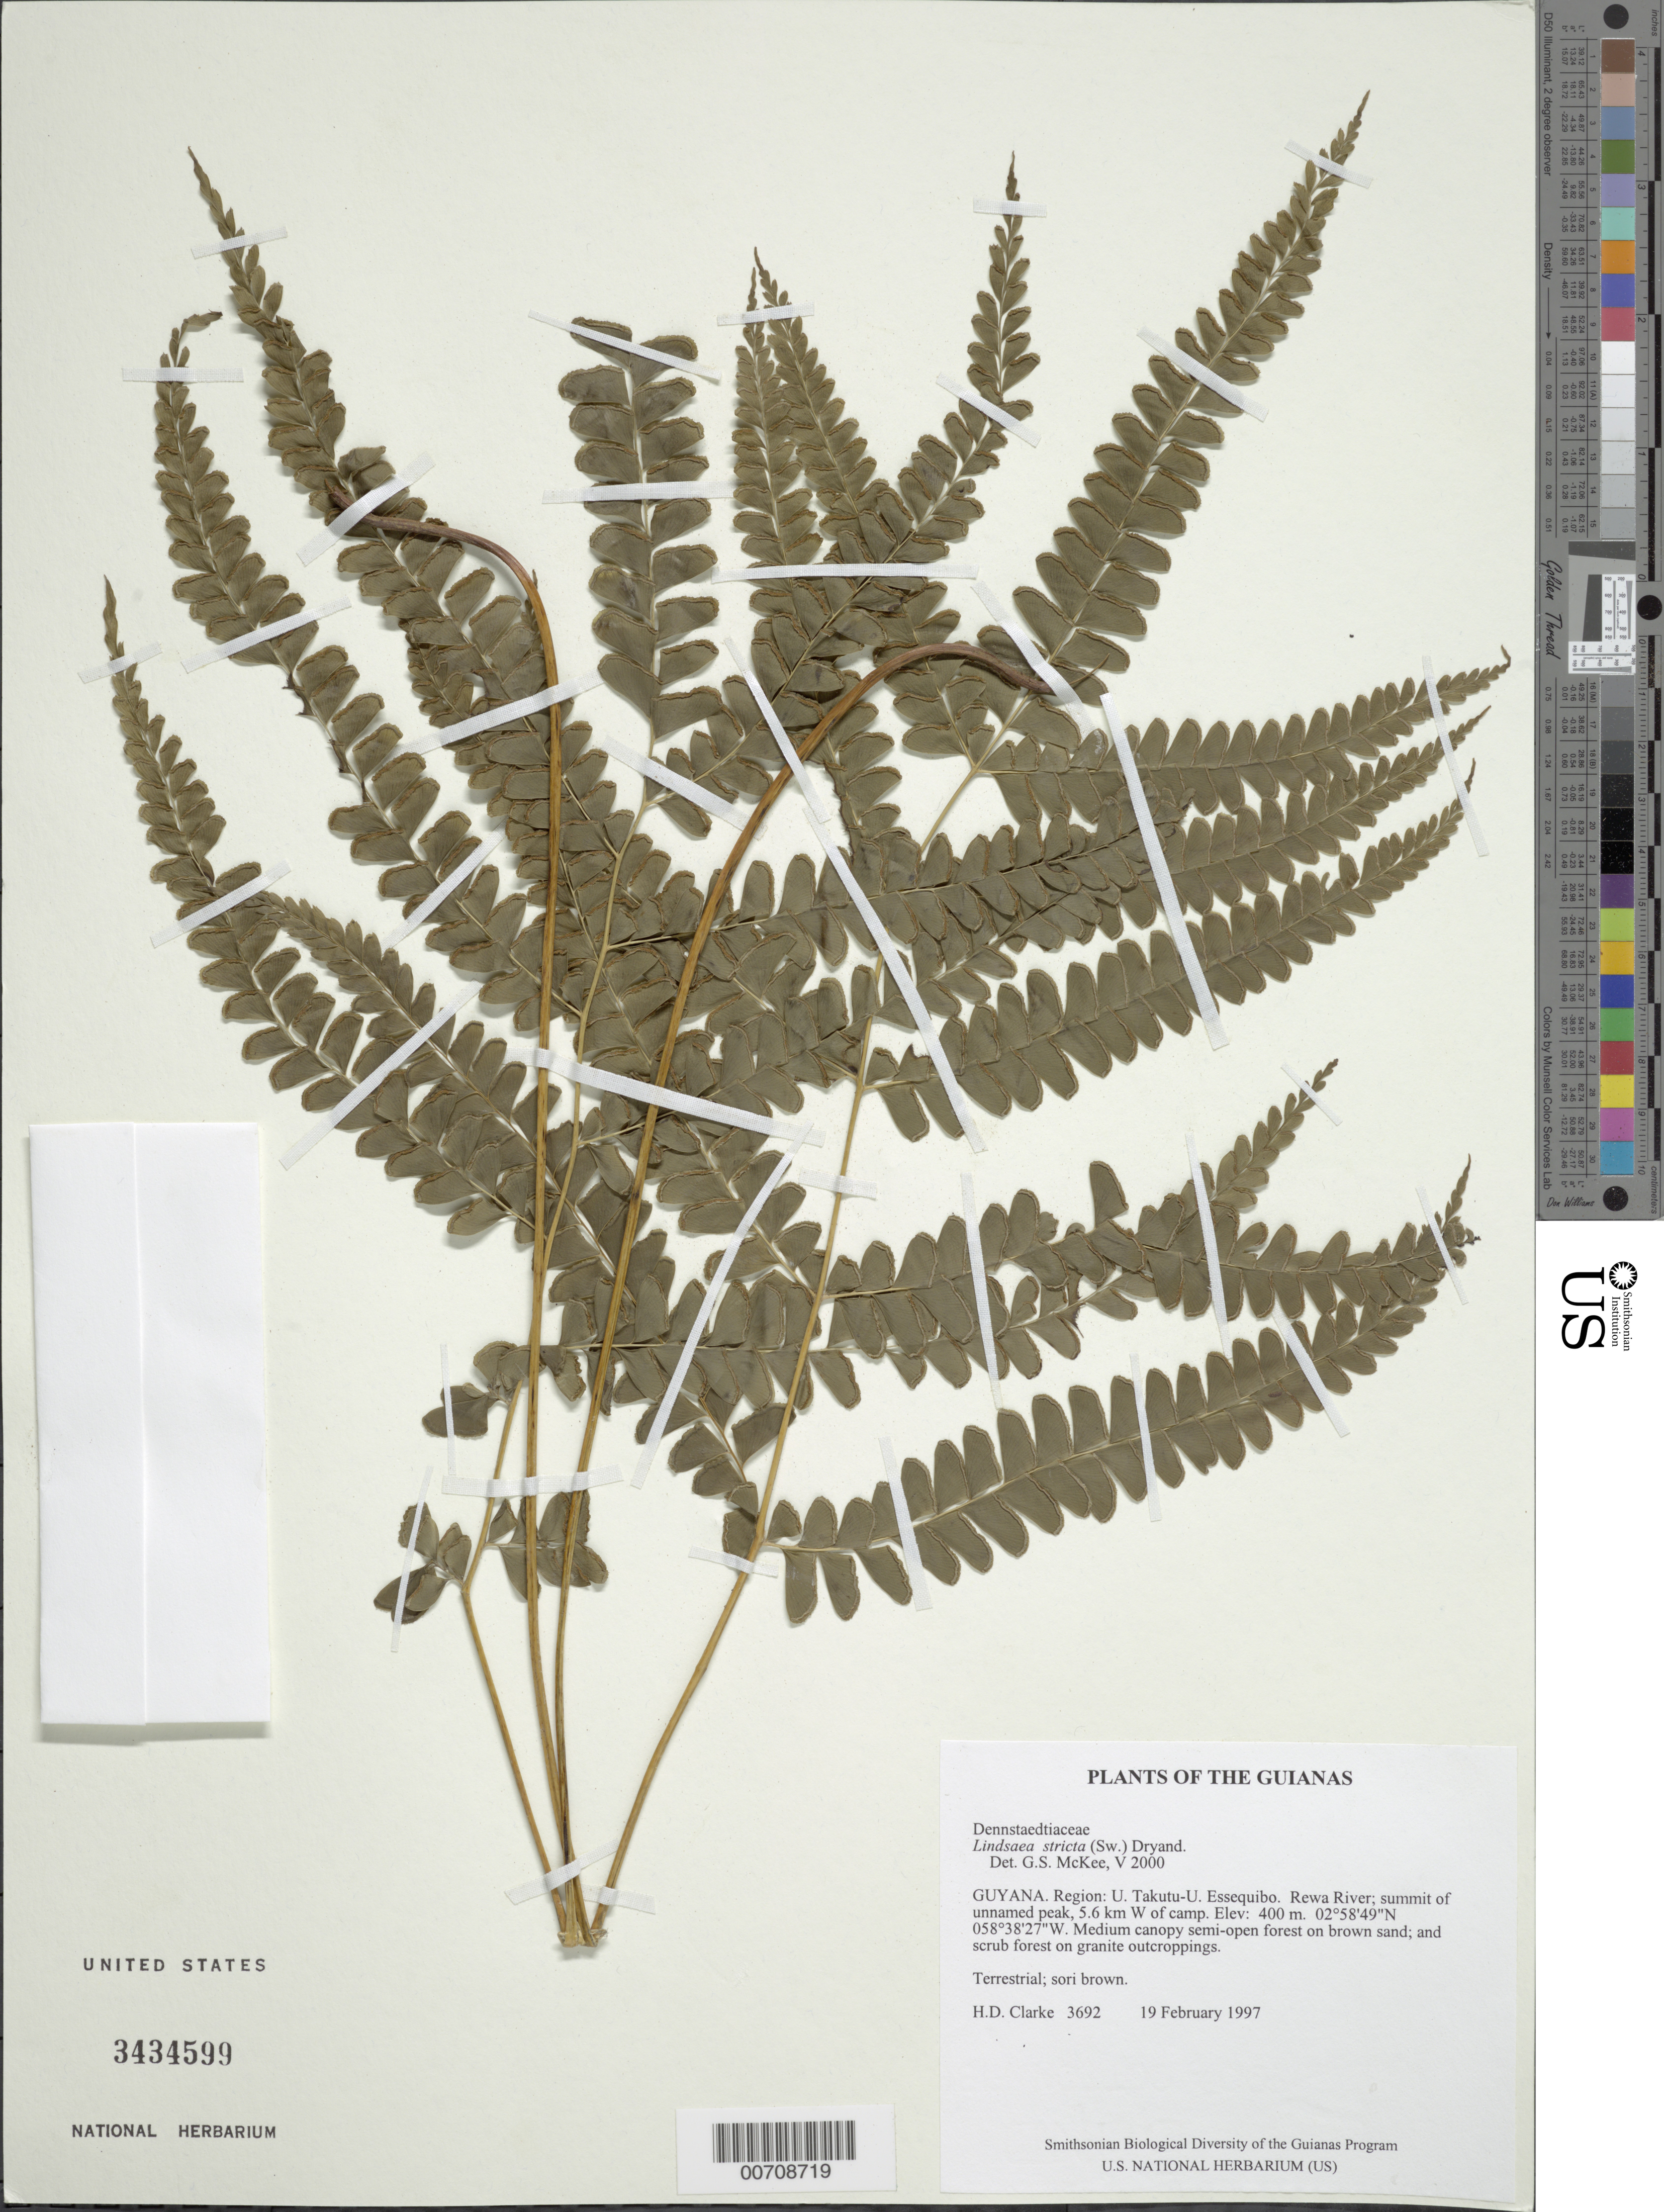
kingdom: Plantae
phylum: Tracheophyta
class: Polypodiopsida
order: Polypodiales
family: Lindsaeaceae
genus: Lindsaea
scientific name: Lindsaea stricta var. stricta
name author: (Sw.) Dryand.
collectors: H. D. Clarke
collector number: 3692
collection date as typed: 19 February 1997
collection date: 1997-02-19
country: Guyana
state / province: U. Takutu-U. Essequibo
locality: Rewa River; summit of unnamed peak, 5.6 km W of camp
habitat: Medium canopy semi-open forest on brown sand; and scrub forest on granite outcroppings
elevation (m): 400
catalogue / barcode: US 3434599